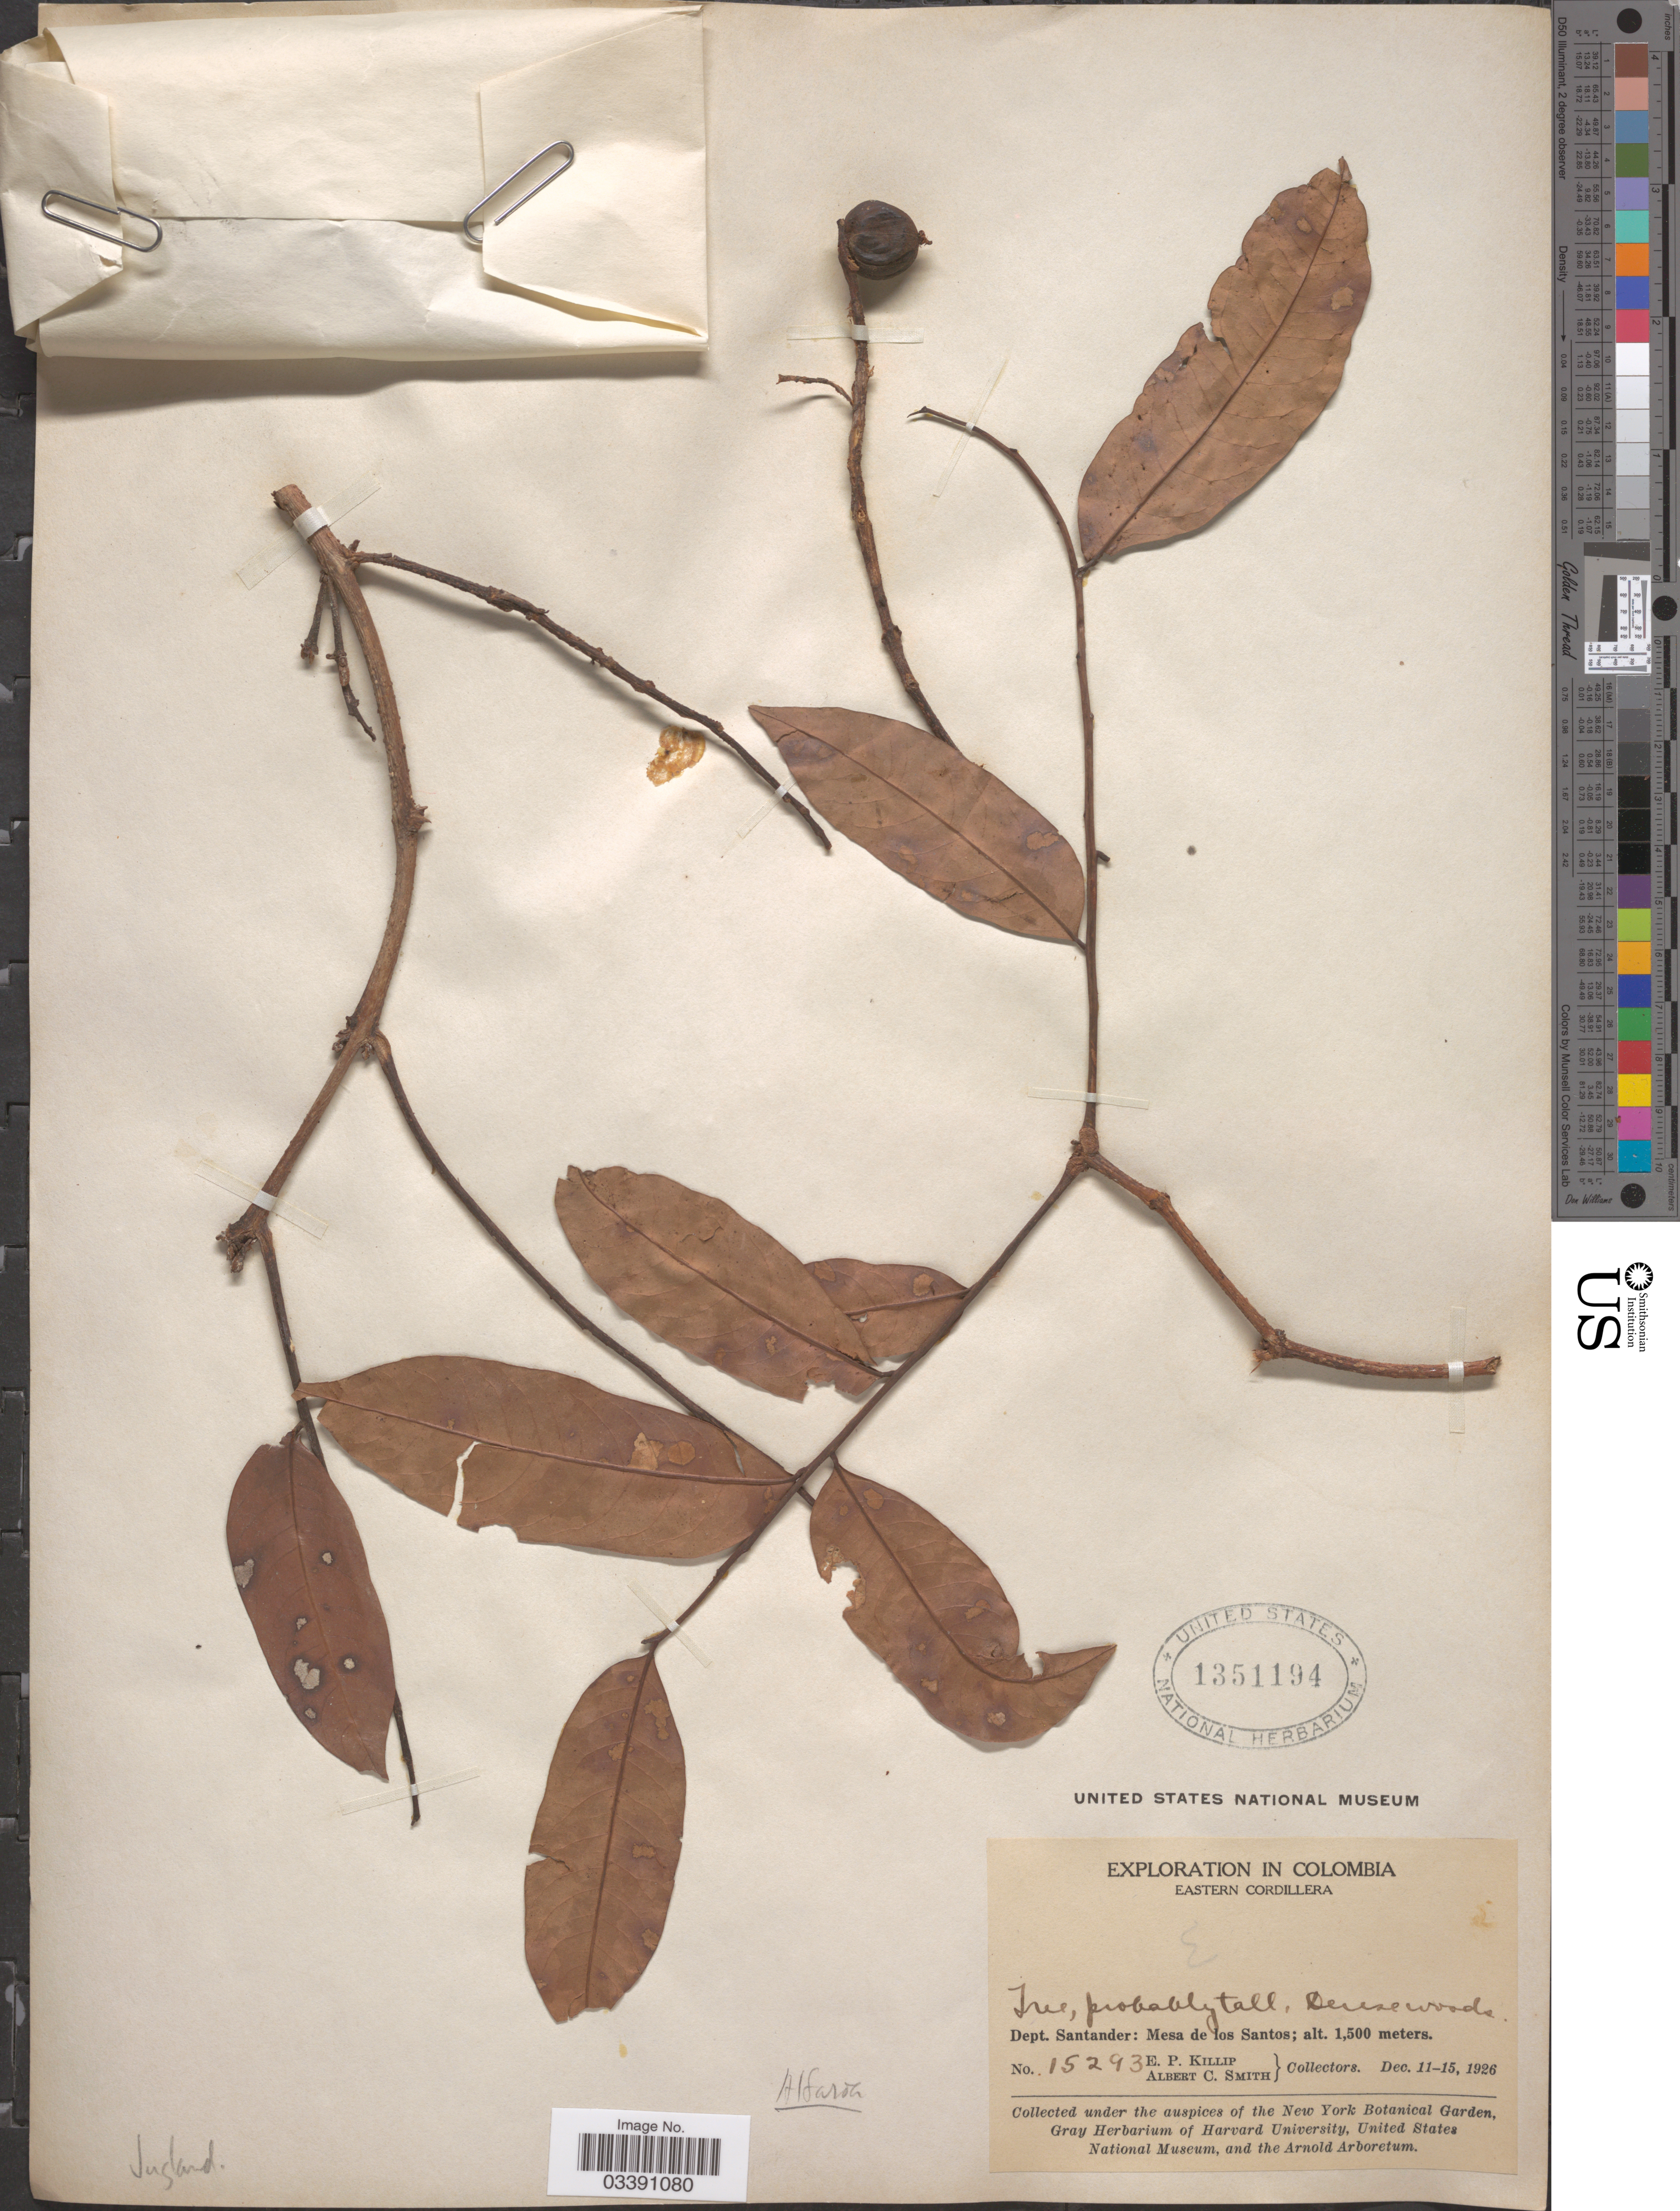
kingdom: Plantae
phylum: Tracheophyta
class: Magnoliopsida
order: Fagales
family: Juglandaceae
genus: Alfaroa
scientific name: Alfaroa sp.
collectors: E. P. Killip & A. C. Smith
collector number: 15293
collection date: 1926-12-11/1926-12-15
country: Colombia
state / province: Santander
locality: Eastern Cordillera. Dept. Santander: Mesa de los Santos.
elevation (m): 1500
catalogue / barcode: US 1351194